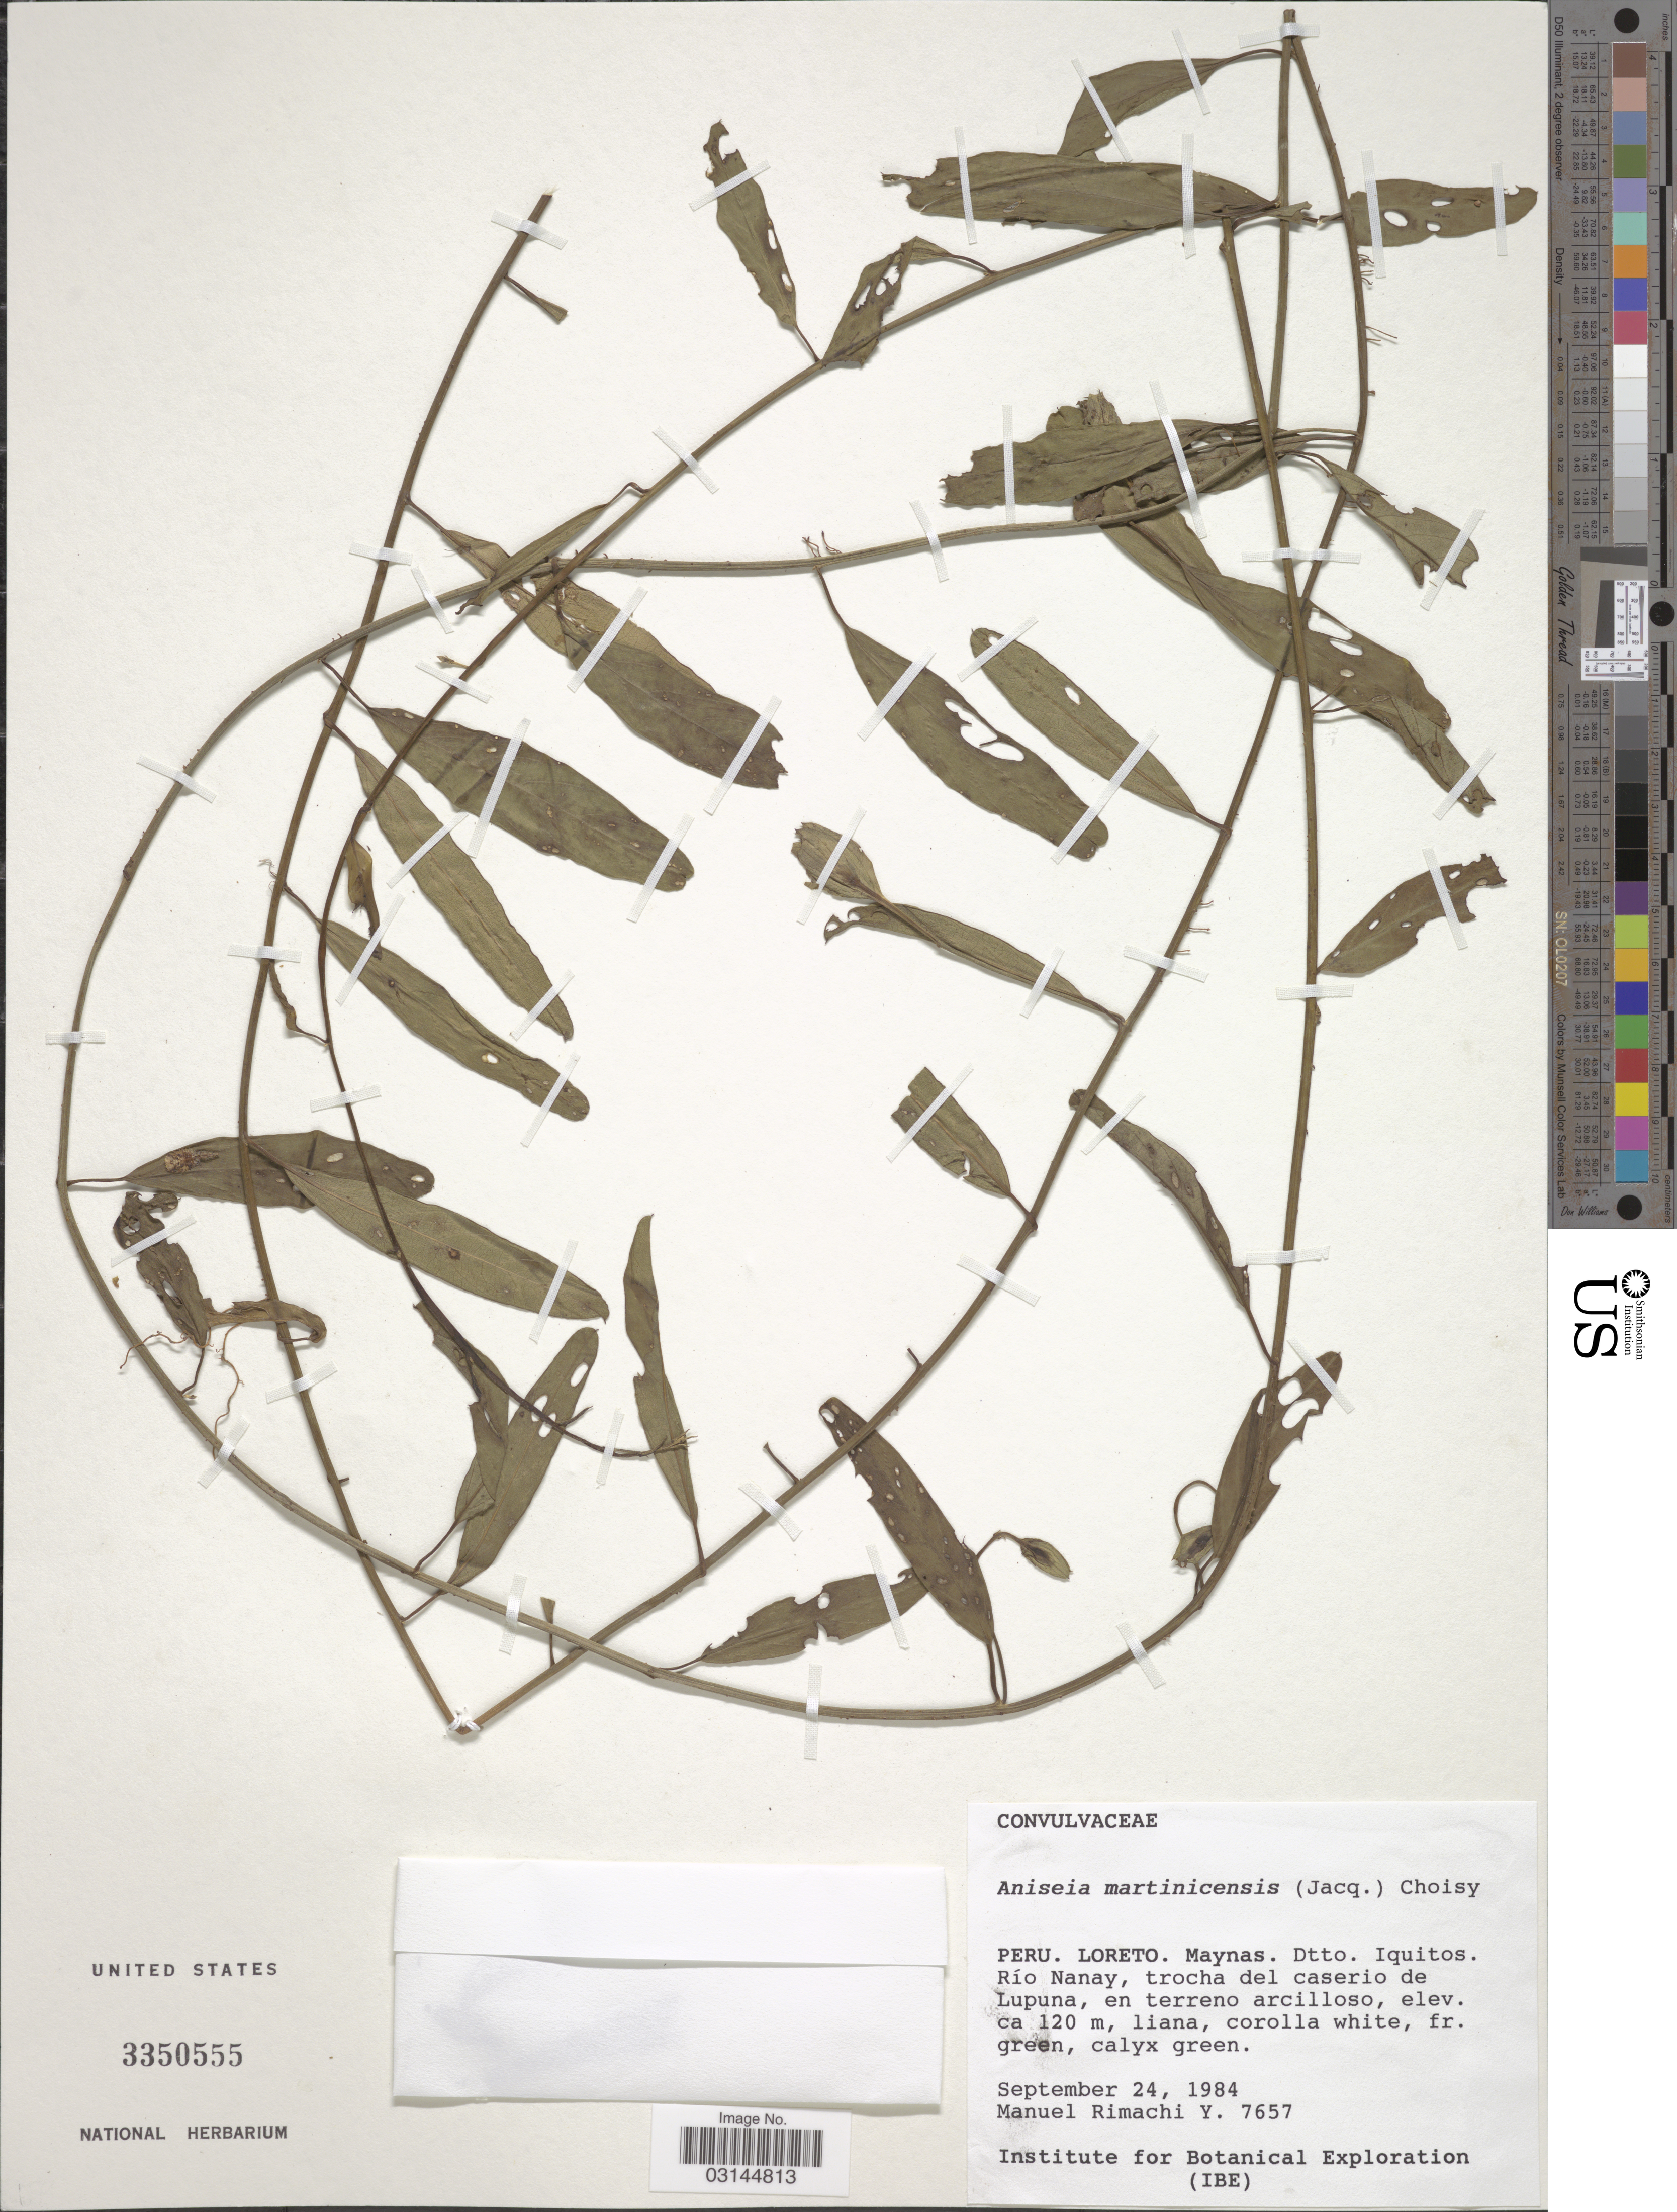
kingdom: Plantae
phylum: Tracheophyta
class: Magnoliopsida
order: Solanales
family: Convolvulaceae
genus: Aniseia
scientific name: Aniseia martinicensis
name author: (Jacq.) Choisy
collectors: M. Rimachi Y.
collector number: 7657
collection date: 1984-09-24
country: Peru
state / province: Loreto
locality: Maynas, Dtto. Iquitos. Río Nanay, trocha del caserio de Lupuna.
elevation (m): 120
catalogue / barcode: US 3350555